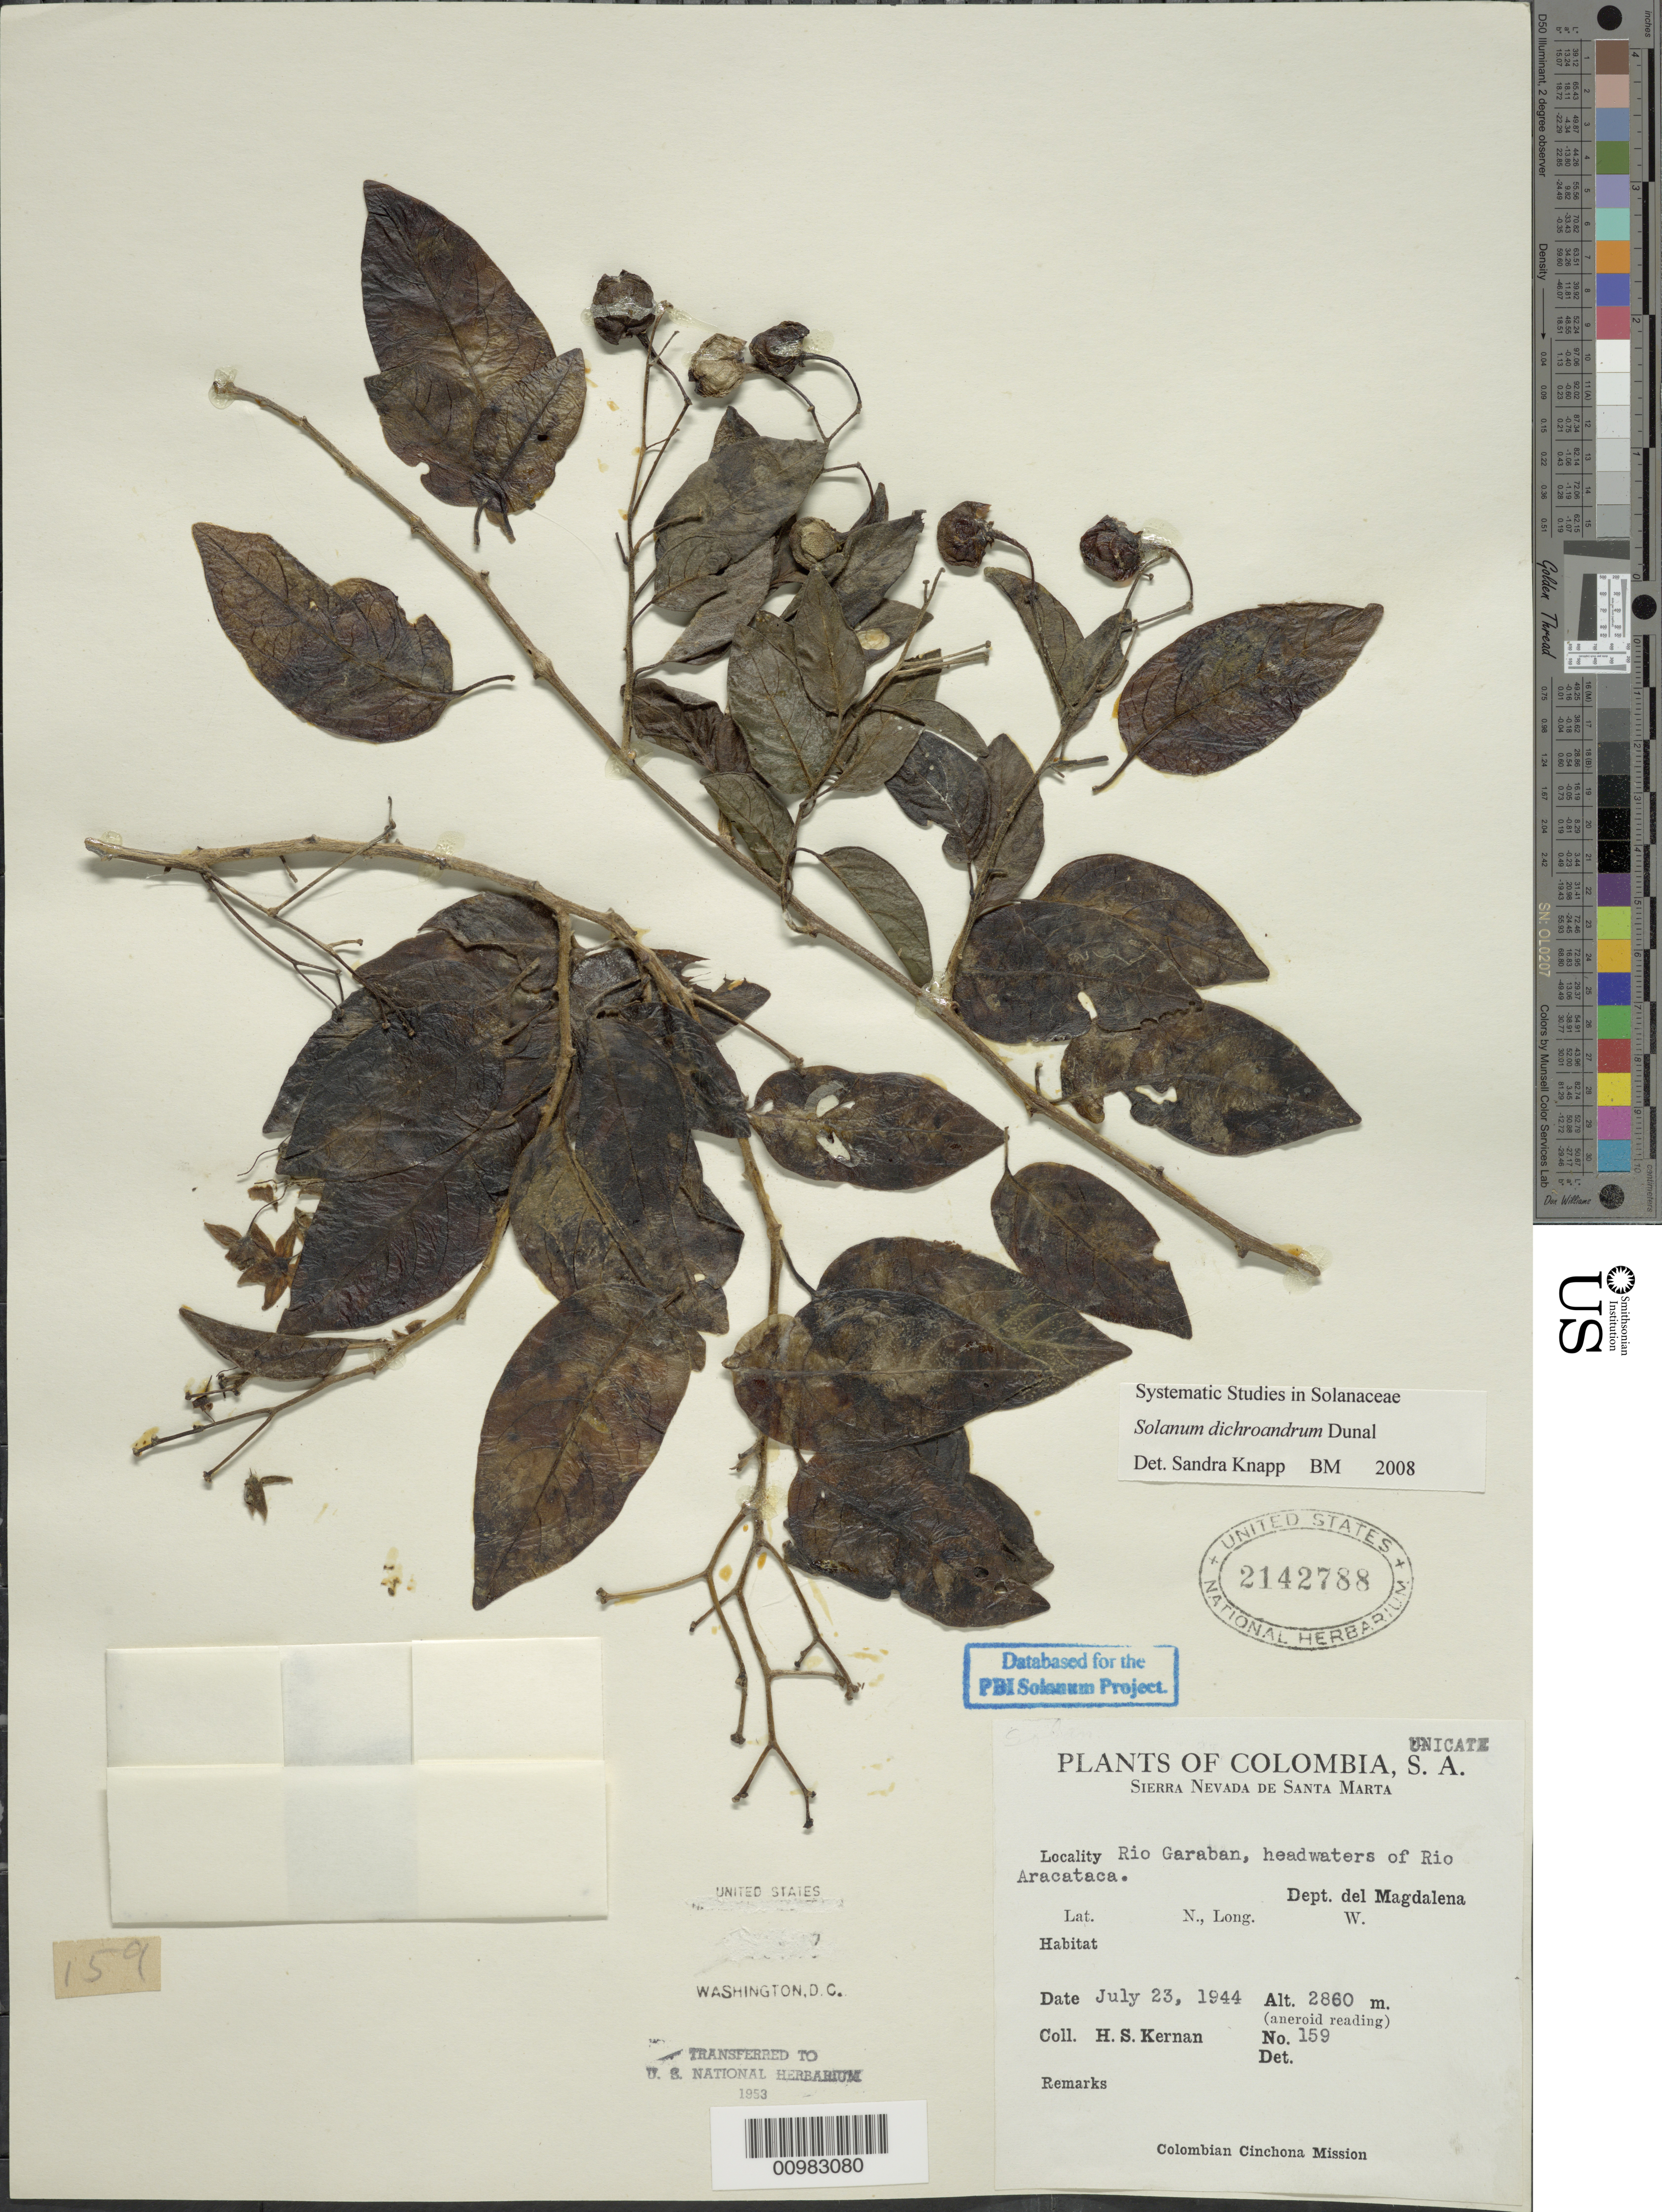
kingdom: Plantae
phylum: Tracheophyta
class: Magnoliopsida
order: Solanales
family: Solanaceae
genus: Solanum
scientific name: Solanum dichroandrum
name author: Dunal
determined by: Knapp, S. D.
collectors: C. Kernan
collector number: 159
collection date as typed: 23 Jul 1944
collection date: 1944-07-23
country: Colombia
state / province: Magdalena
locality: headwaters of Río Aracataca, Sierra Nevada de Santa Marta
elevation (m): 2860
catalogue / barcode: US 2142788